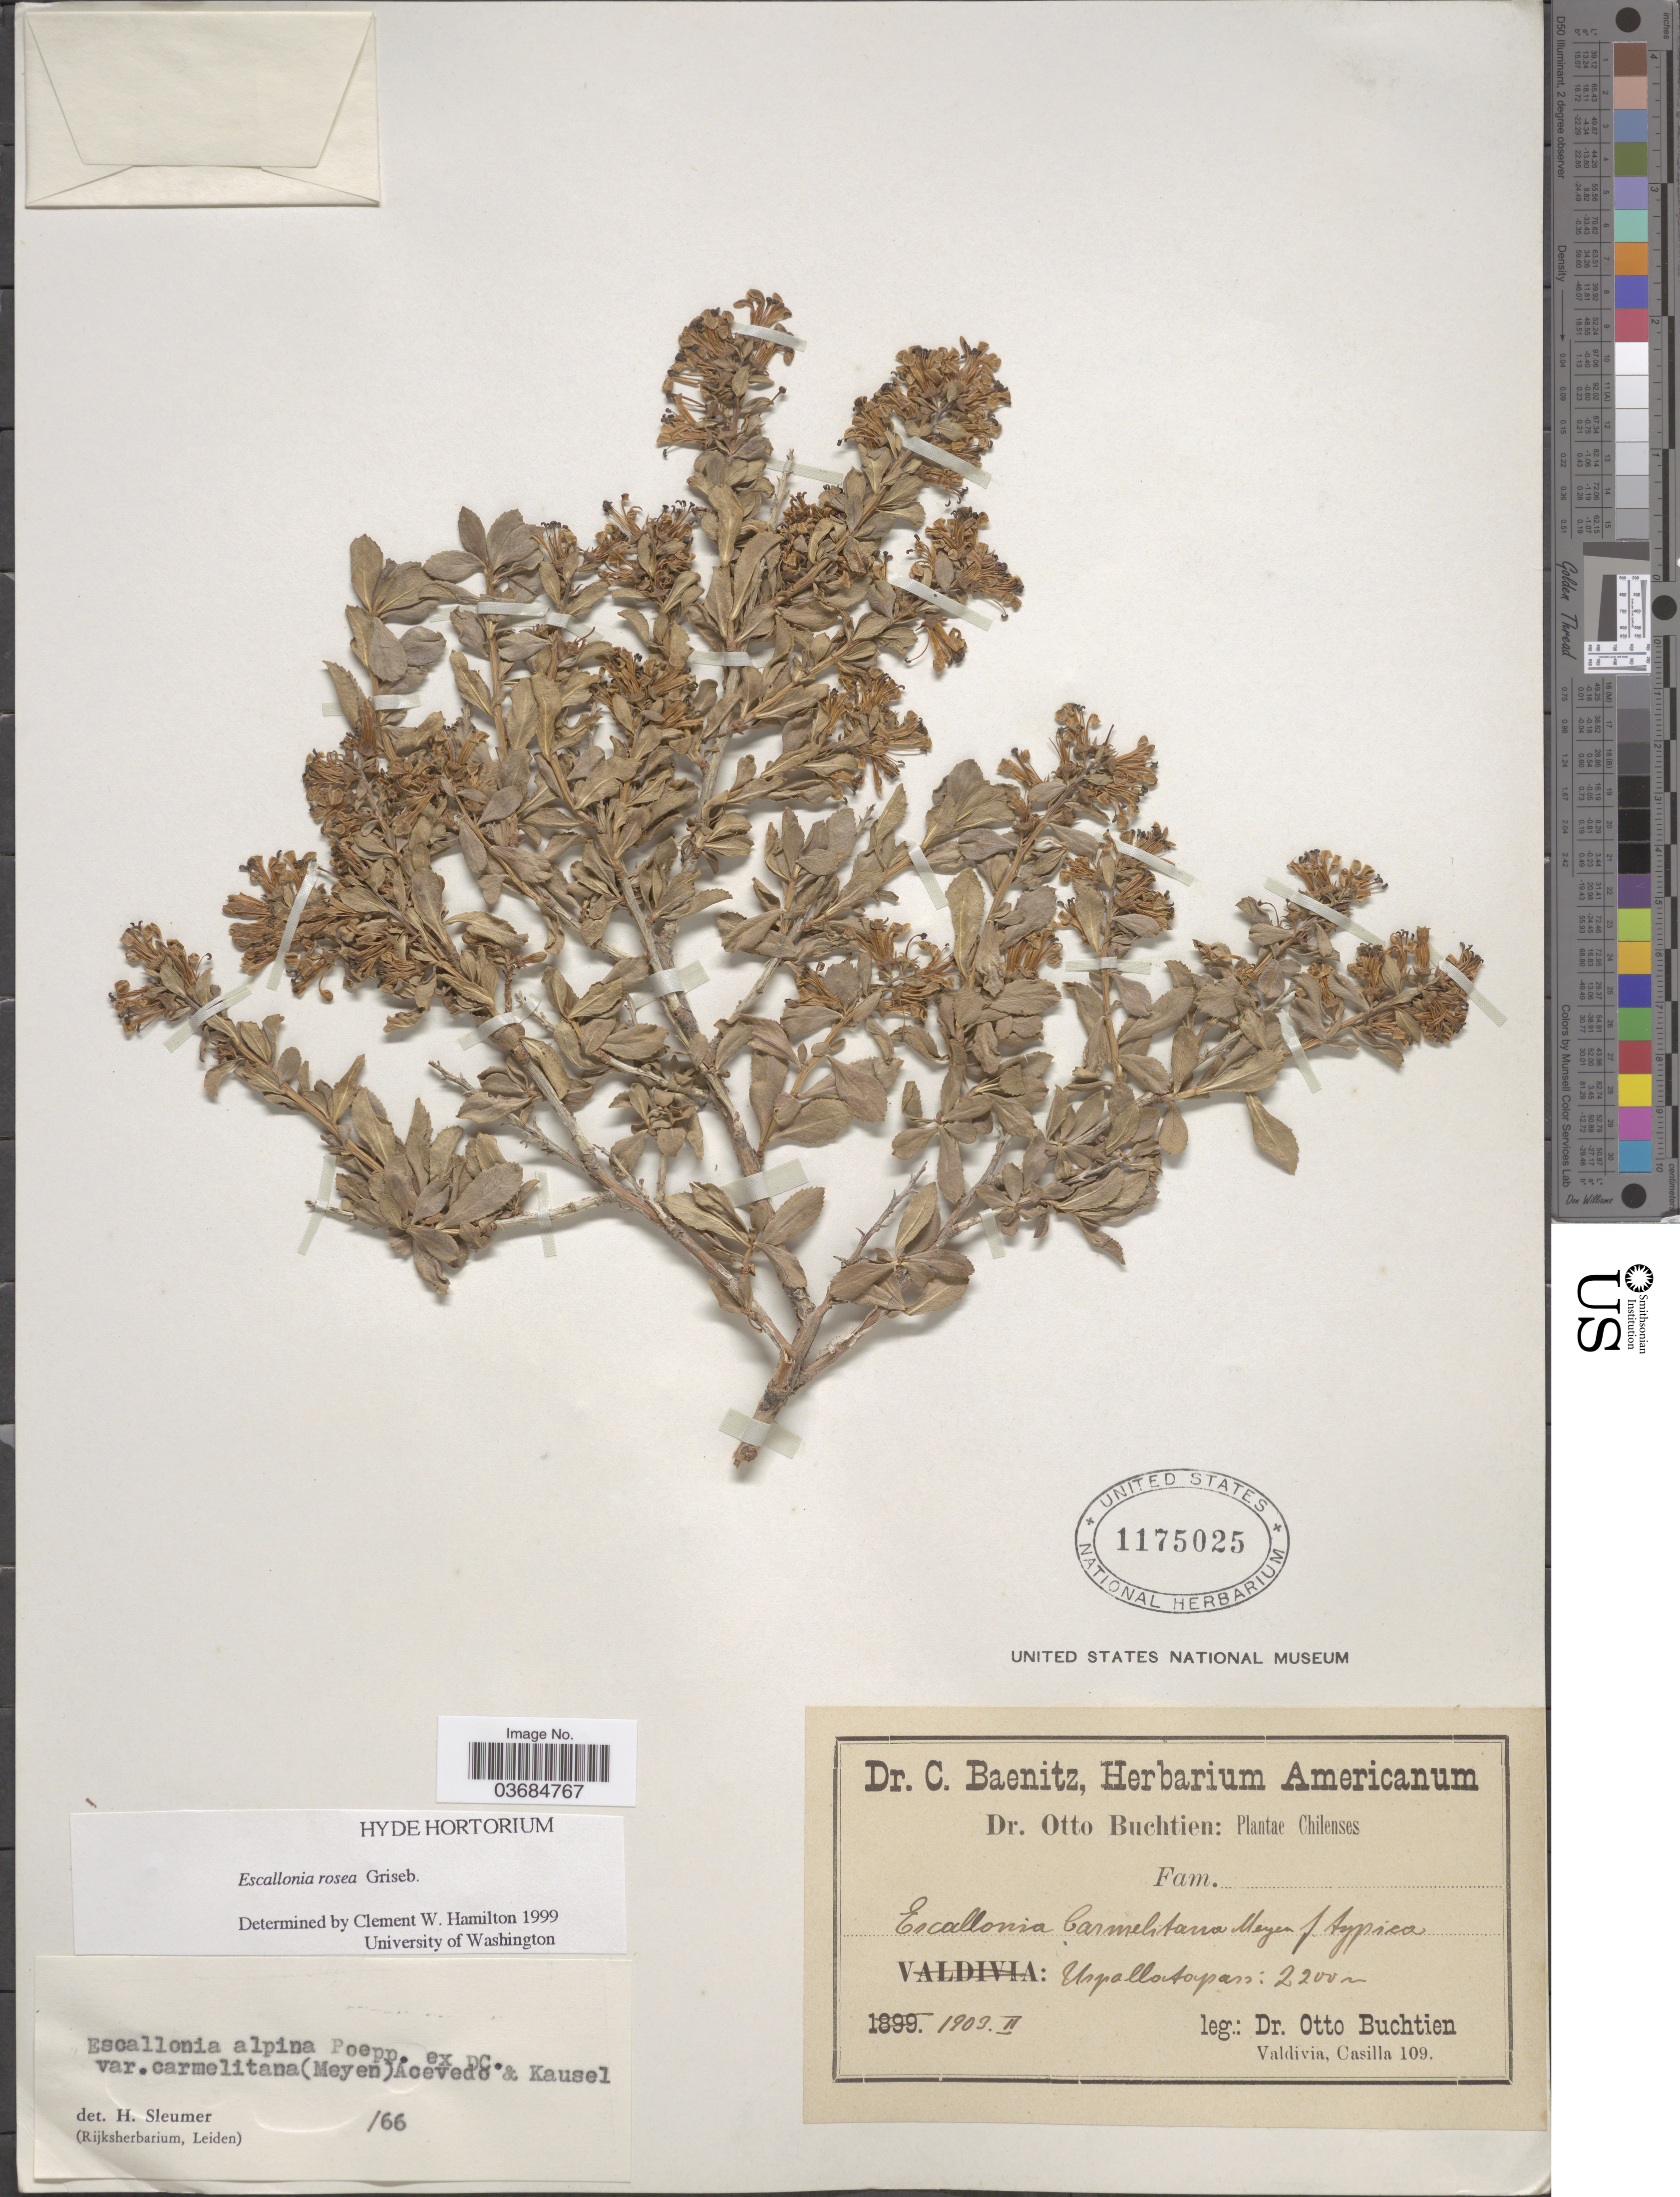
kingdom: Plantae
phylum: Tracheophyta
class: Magnoliopsida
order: Escalloniales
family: Escalloniaceae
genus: Escallonia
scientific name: Escallonia rosea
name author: Griseb.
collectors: O. Buchtien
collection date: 1903-02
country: Chile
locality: Uspallotoyan.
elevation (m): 2200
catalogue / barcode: US 1175025